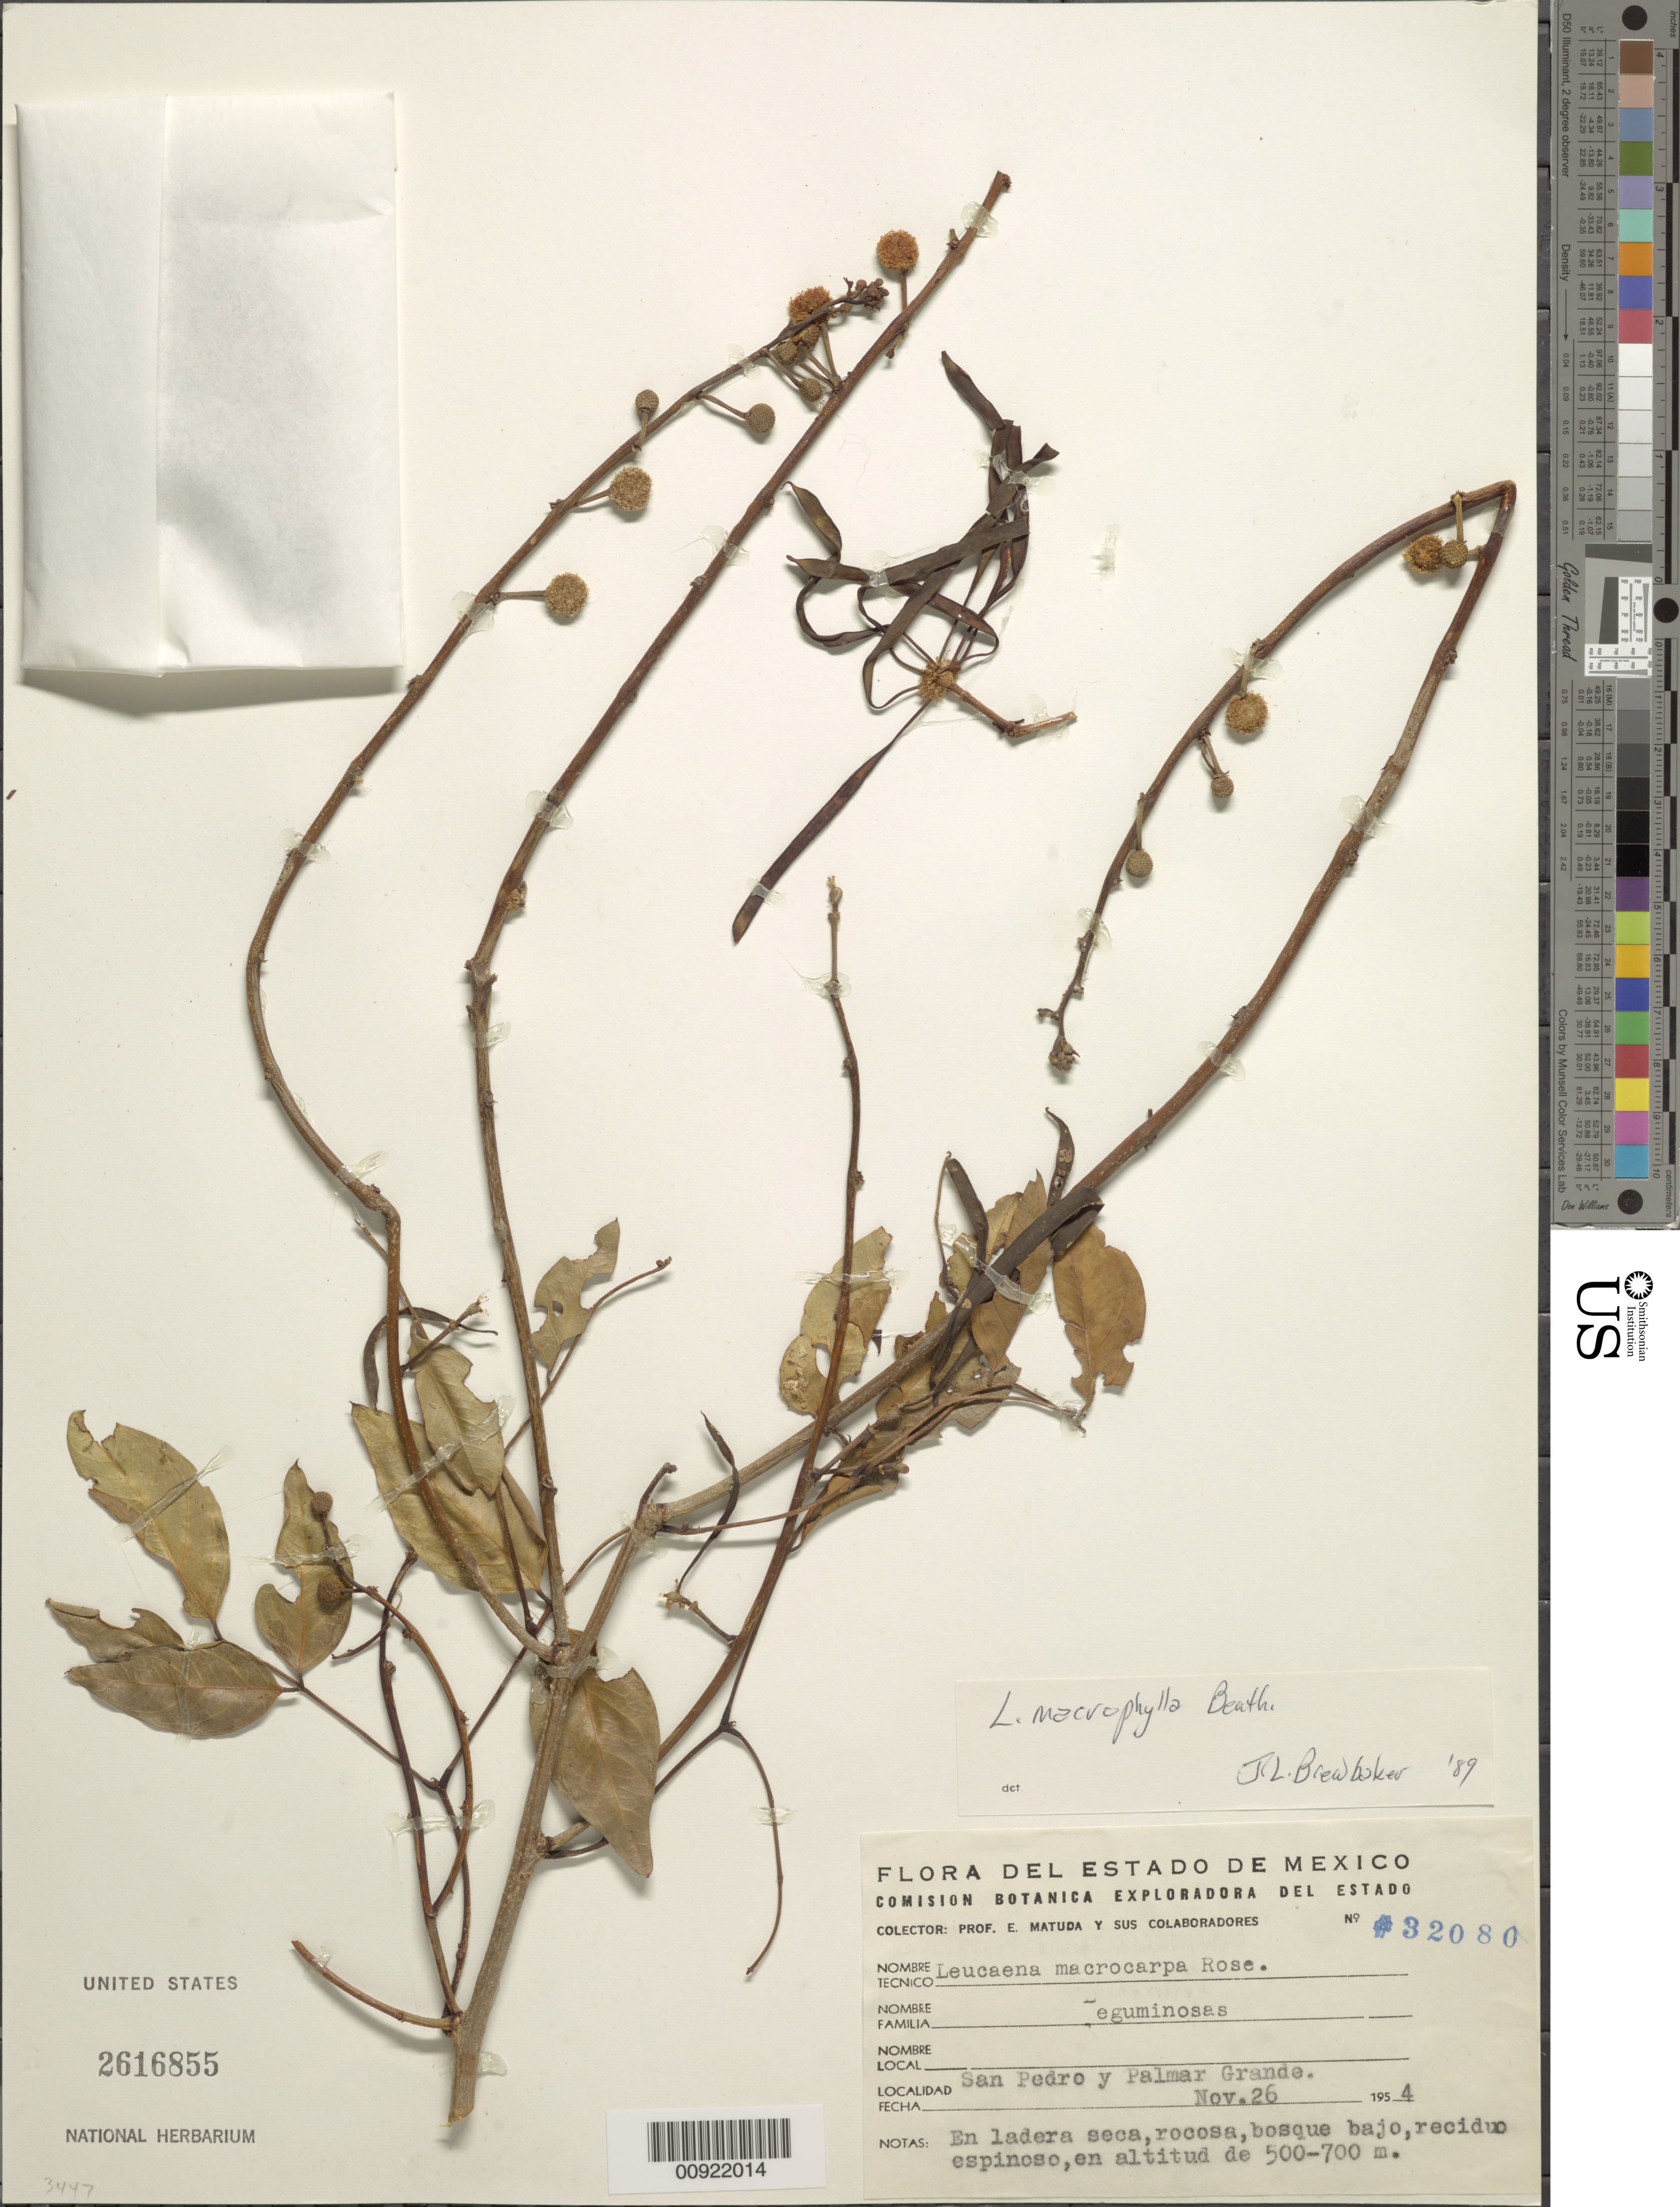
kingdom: Plantae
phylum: Tracheophyta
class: Magnoliopsida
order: Fabales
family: Fabaceae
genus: Leucaena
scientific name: Leucaena macrophylla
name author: Benth.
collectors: E. Matuda & et al.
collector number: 32080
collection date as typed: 26 Nov 1954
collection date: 1954-11-26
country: Mexico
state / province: México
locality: San Pedro y Palmar Grande.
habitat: En ladera seca, rocosa, bosque bajo, reciduo espinoso.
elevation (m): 700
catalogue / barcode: US 2616855